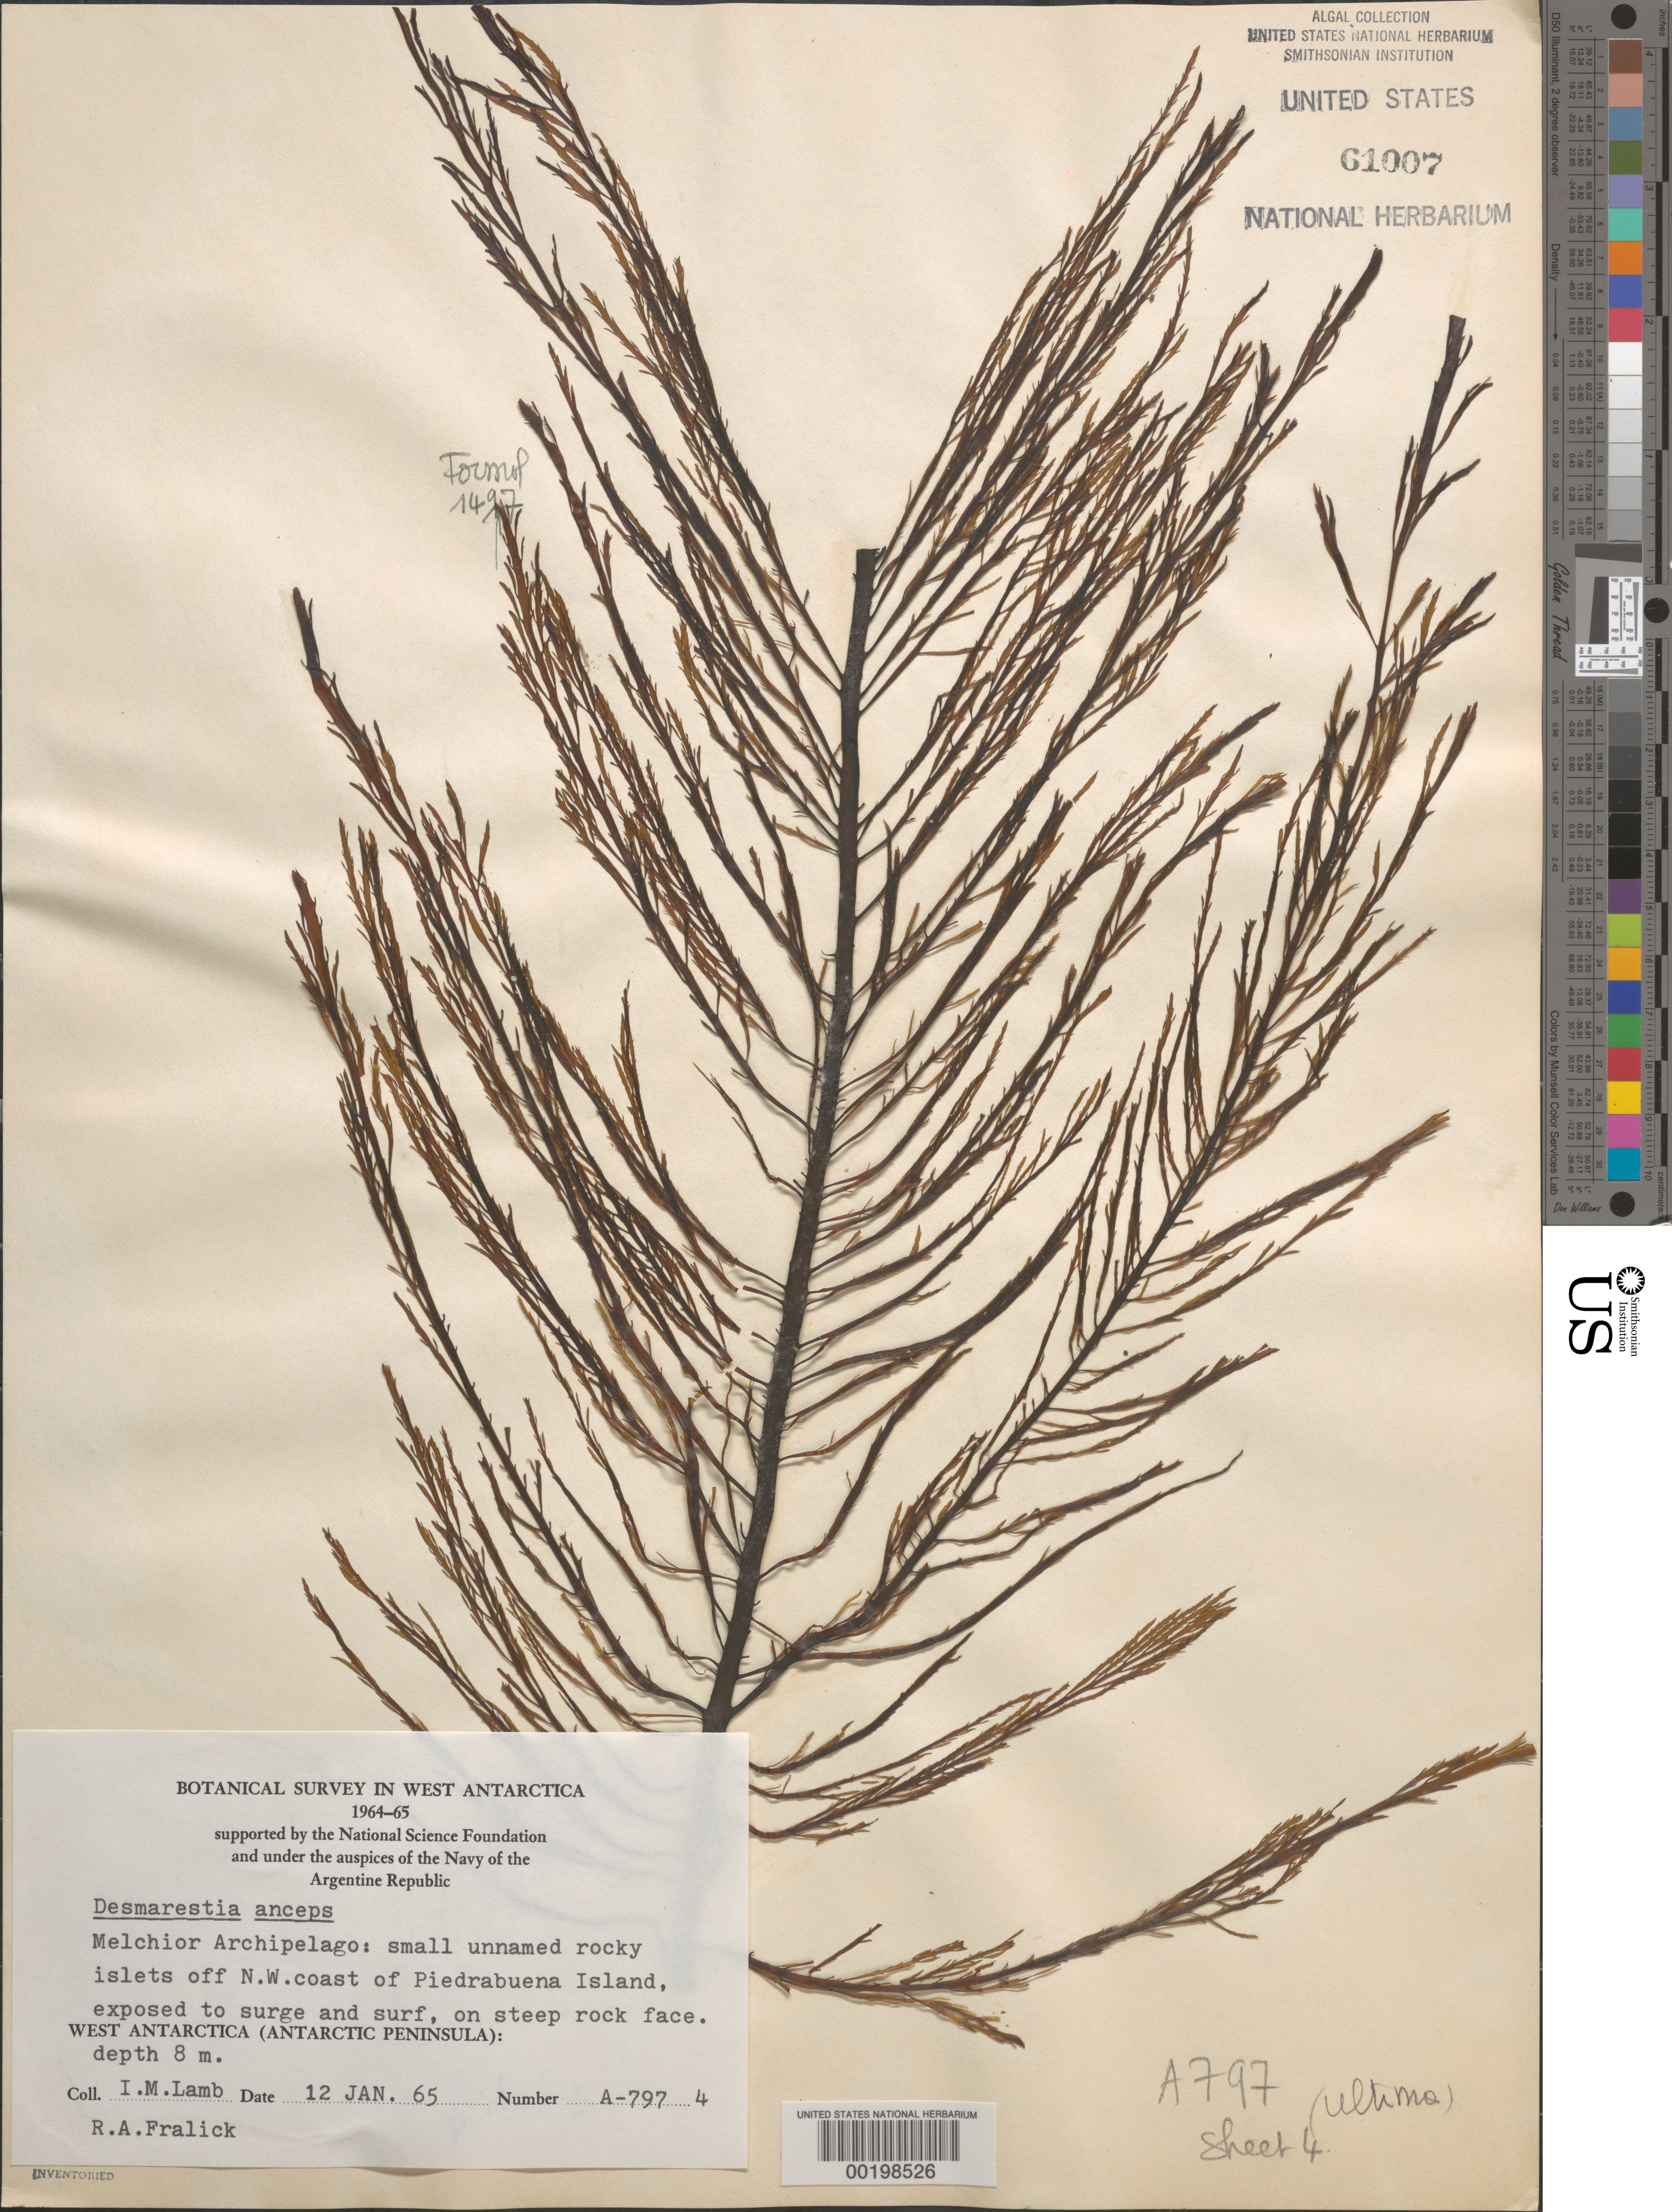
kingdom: Chromista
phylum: Ochrophyta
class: Phaeophyceae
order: Desmarestiales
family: Desmarestiaceae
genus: Desmarestia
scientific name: Desmarestia anceps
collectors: I. M. Lamb & R. Fralick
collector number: A-797-4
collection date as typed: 12 Jan 1965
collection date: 1965-01-12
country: Antarctica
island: Melchior Islands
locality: Rocky Islets off northwest Eta Island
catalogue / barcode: US 61007